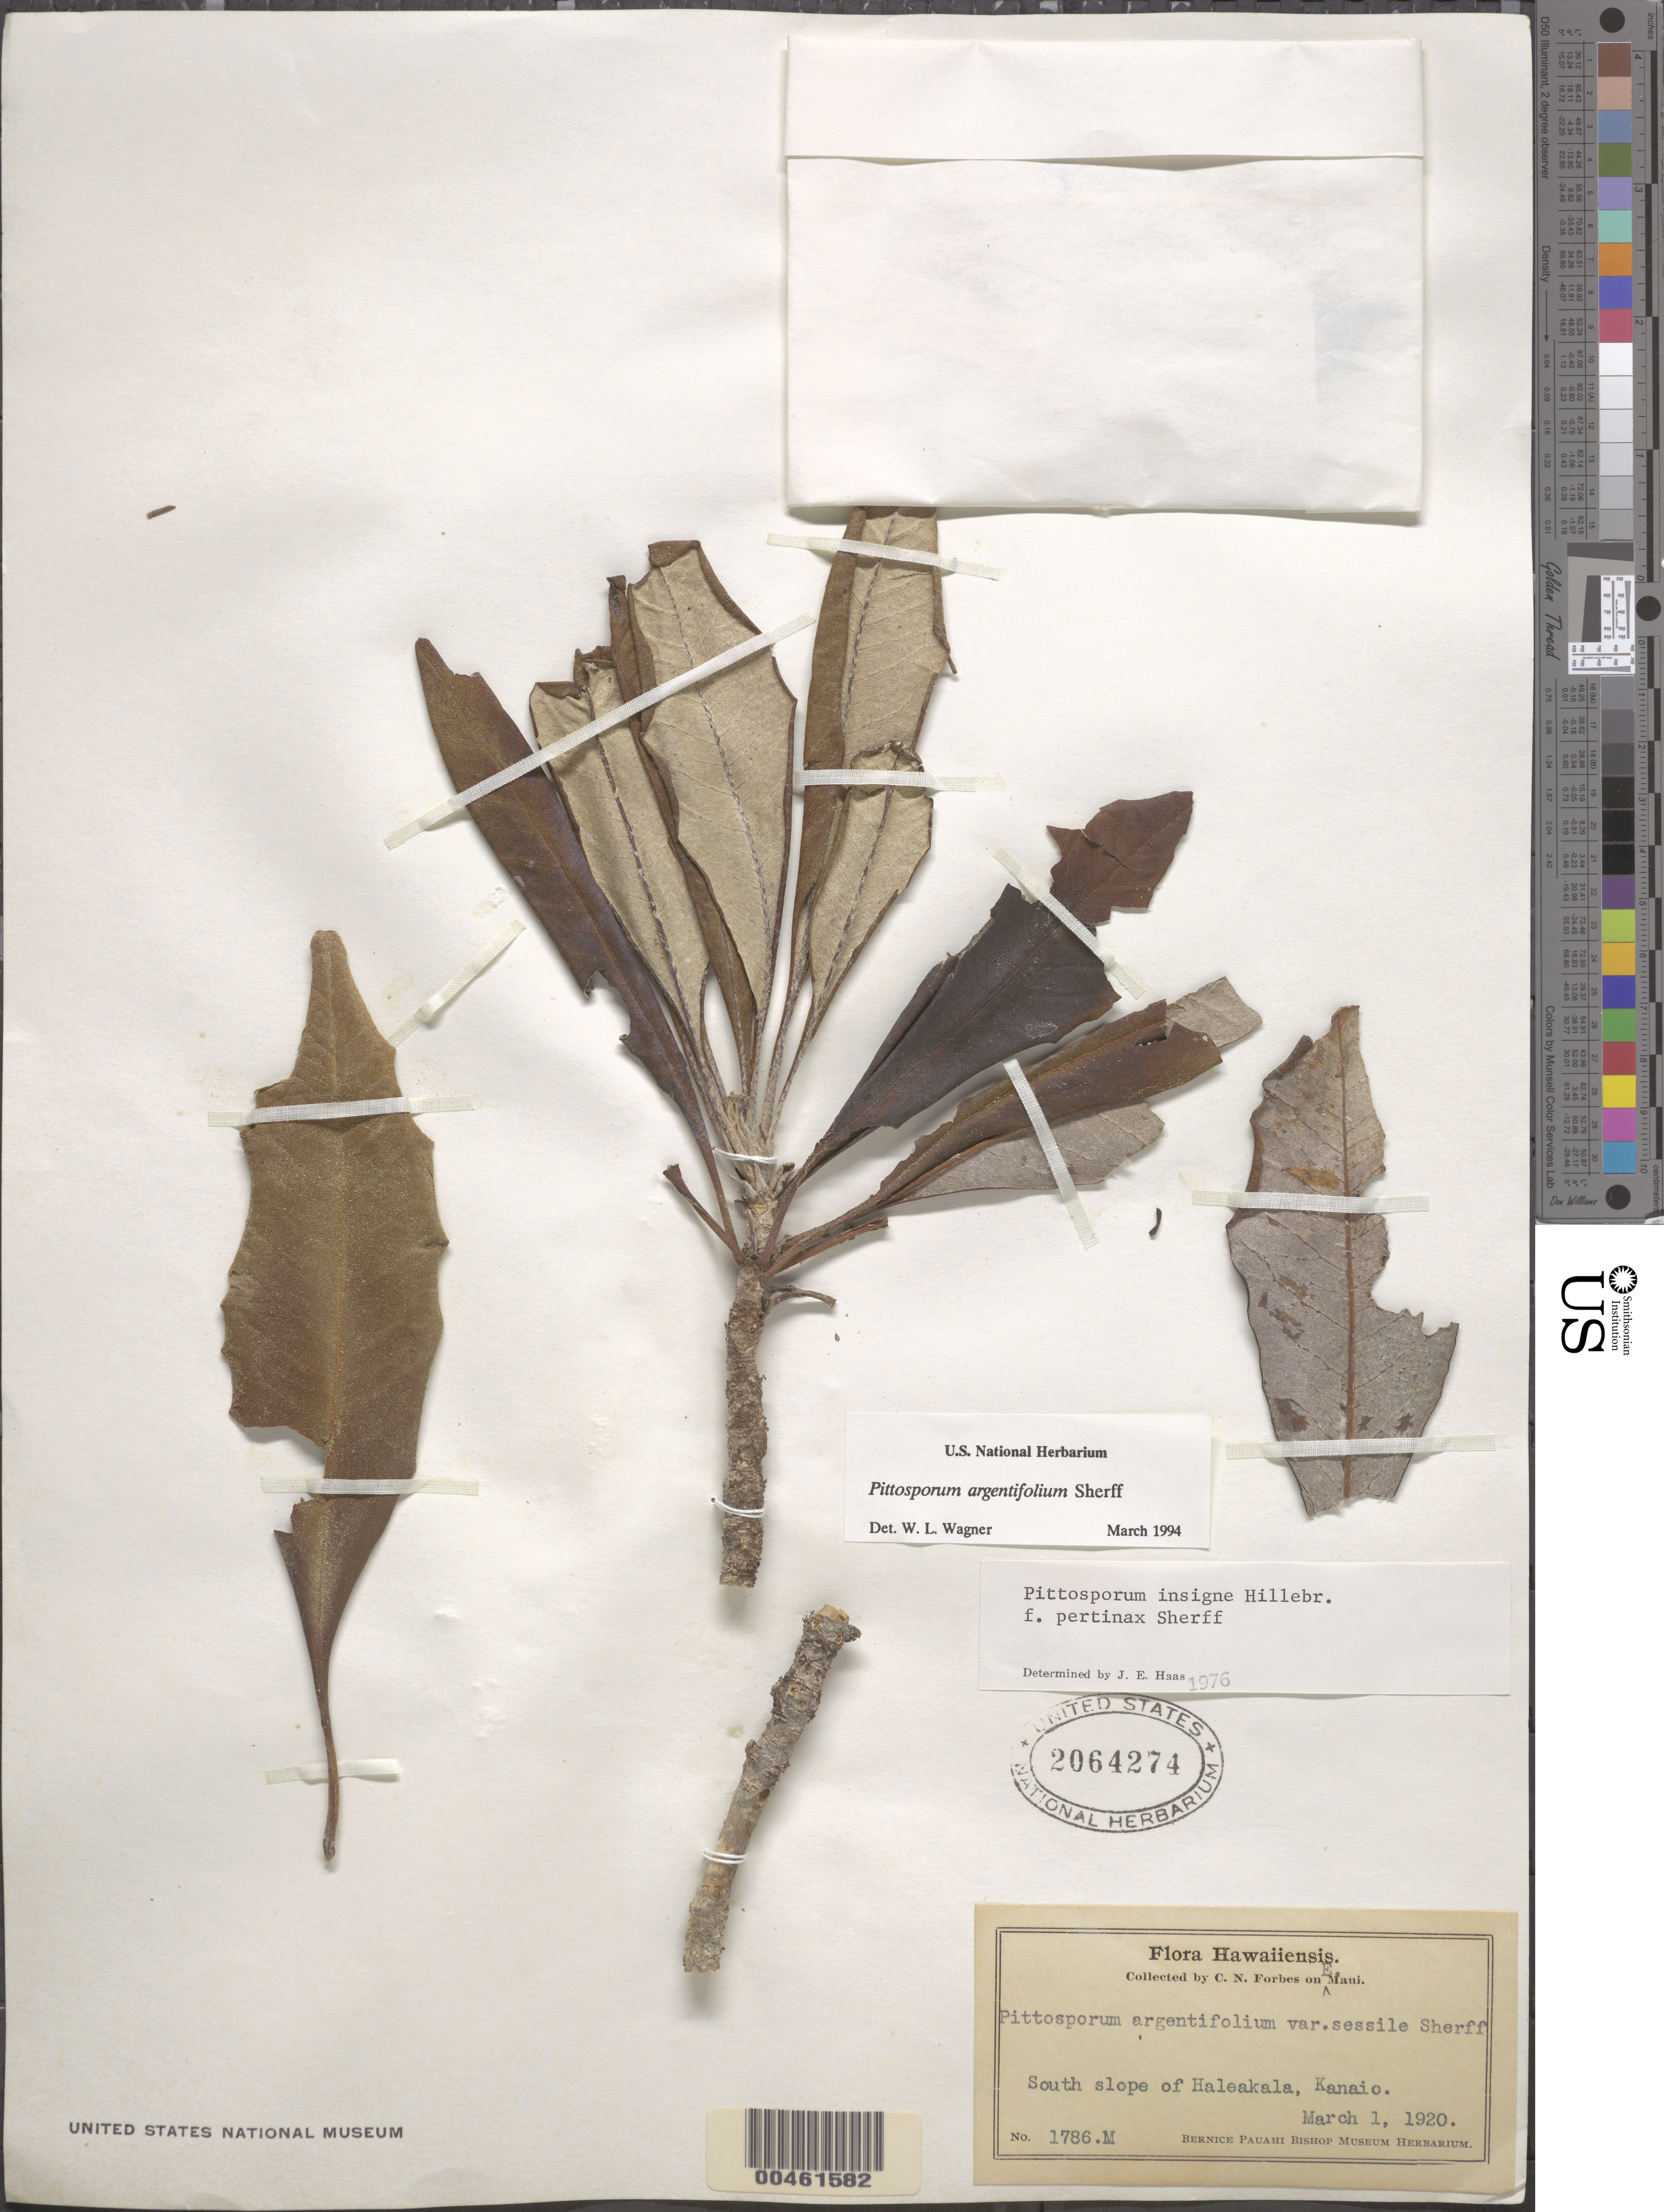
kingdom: Plantae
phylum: Tracheophyta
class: Magnoliopsida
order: Apiales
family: Pittosporaceae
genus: Pittosporum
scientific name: Pittosporum argentifolium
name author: Sherff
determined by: Wagner, W. L., (BOT), Smithsonian Institution - National Museum of Natural History (UNITED STATES)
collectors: C. N. Forbes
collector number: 1786.M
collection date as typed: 1 Mar 1920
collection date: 1920-03-01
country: United States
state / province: Hawaii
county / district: Maui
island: Maui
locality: S slope of Haleakala, Kanaio, E Maui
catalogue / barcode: US 2064274